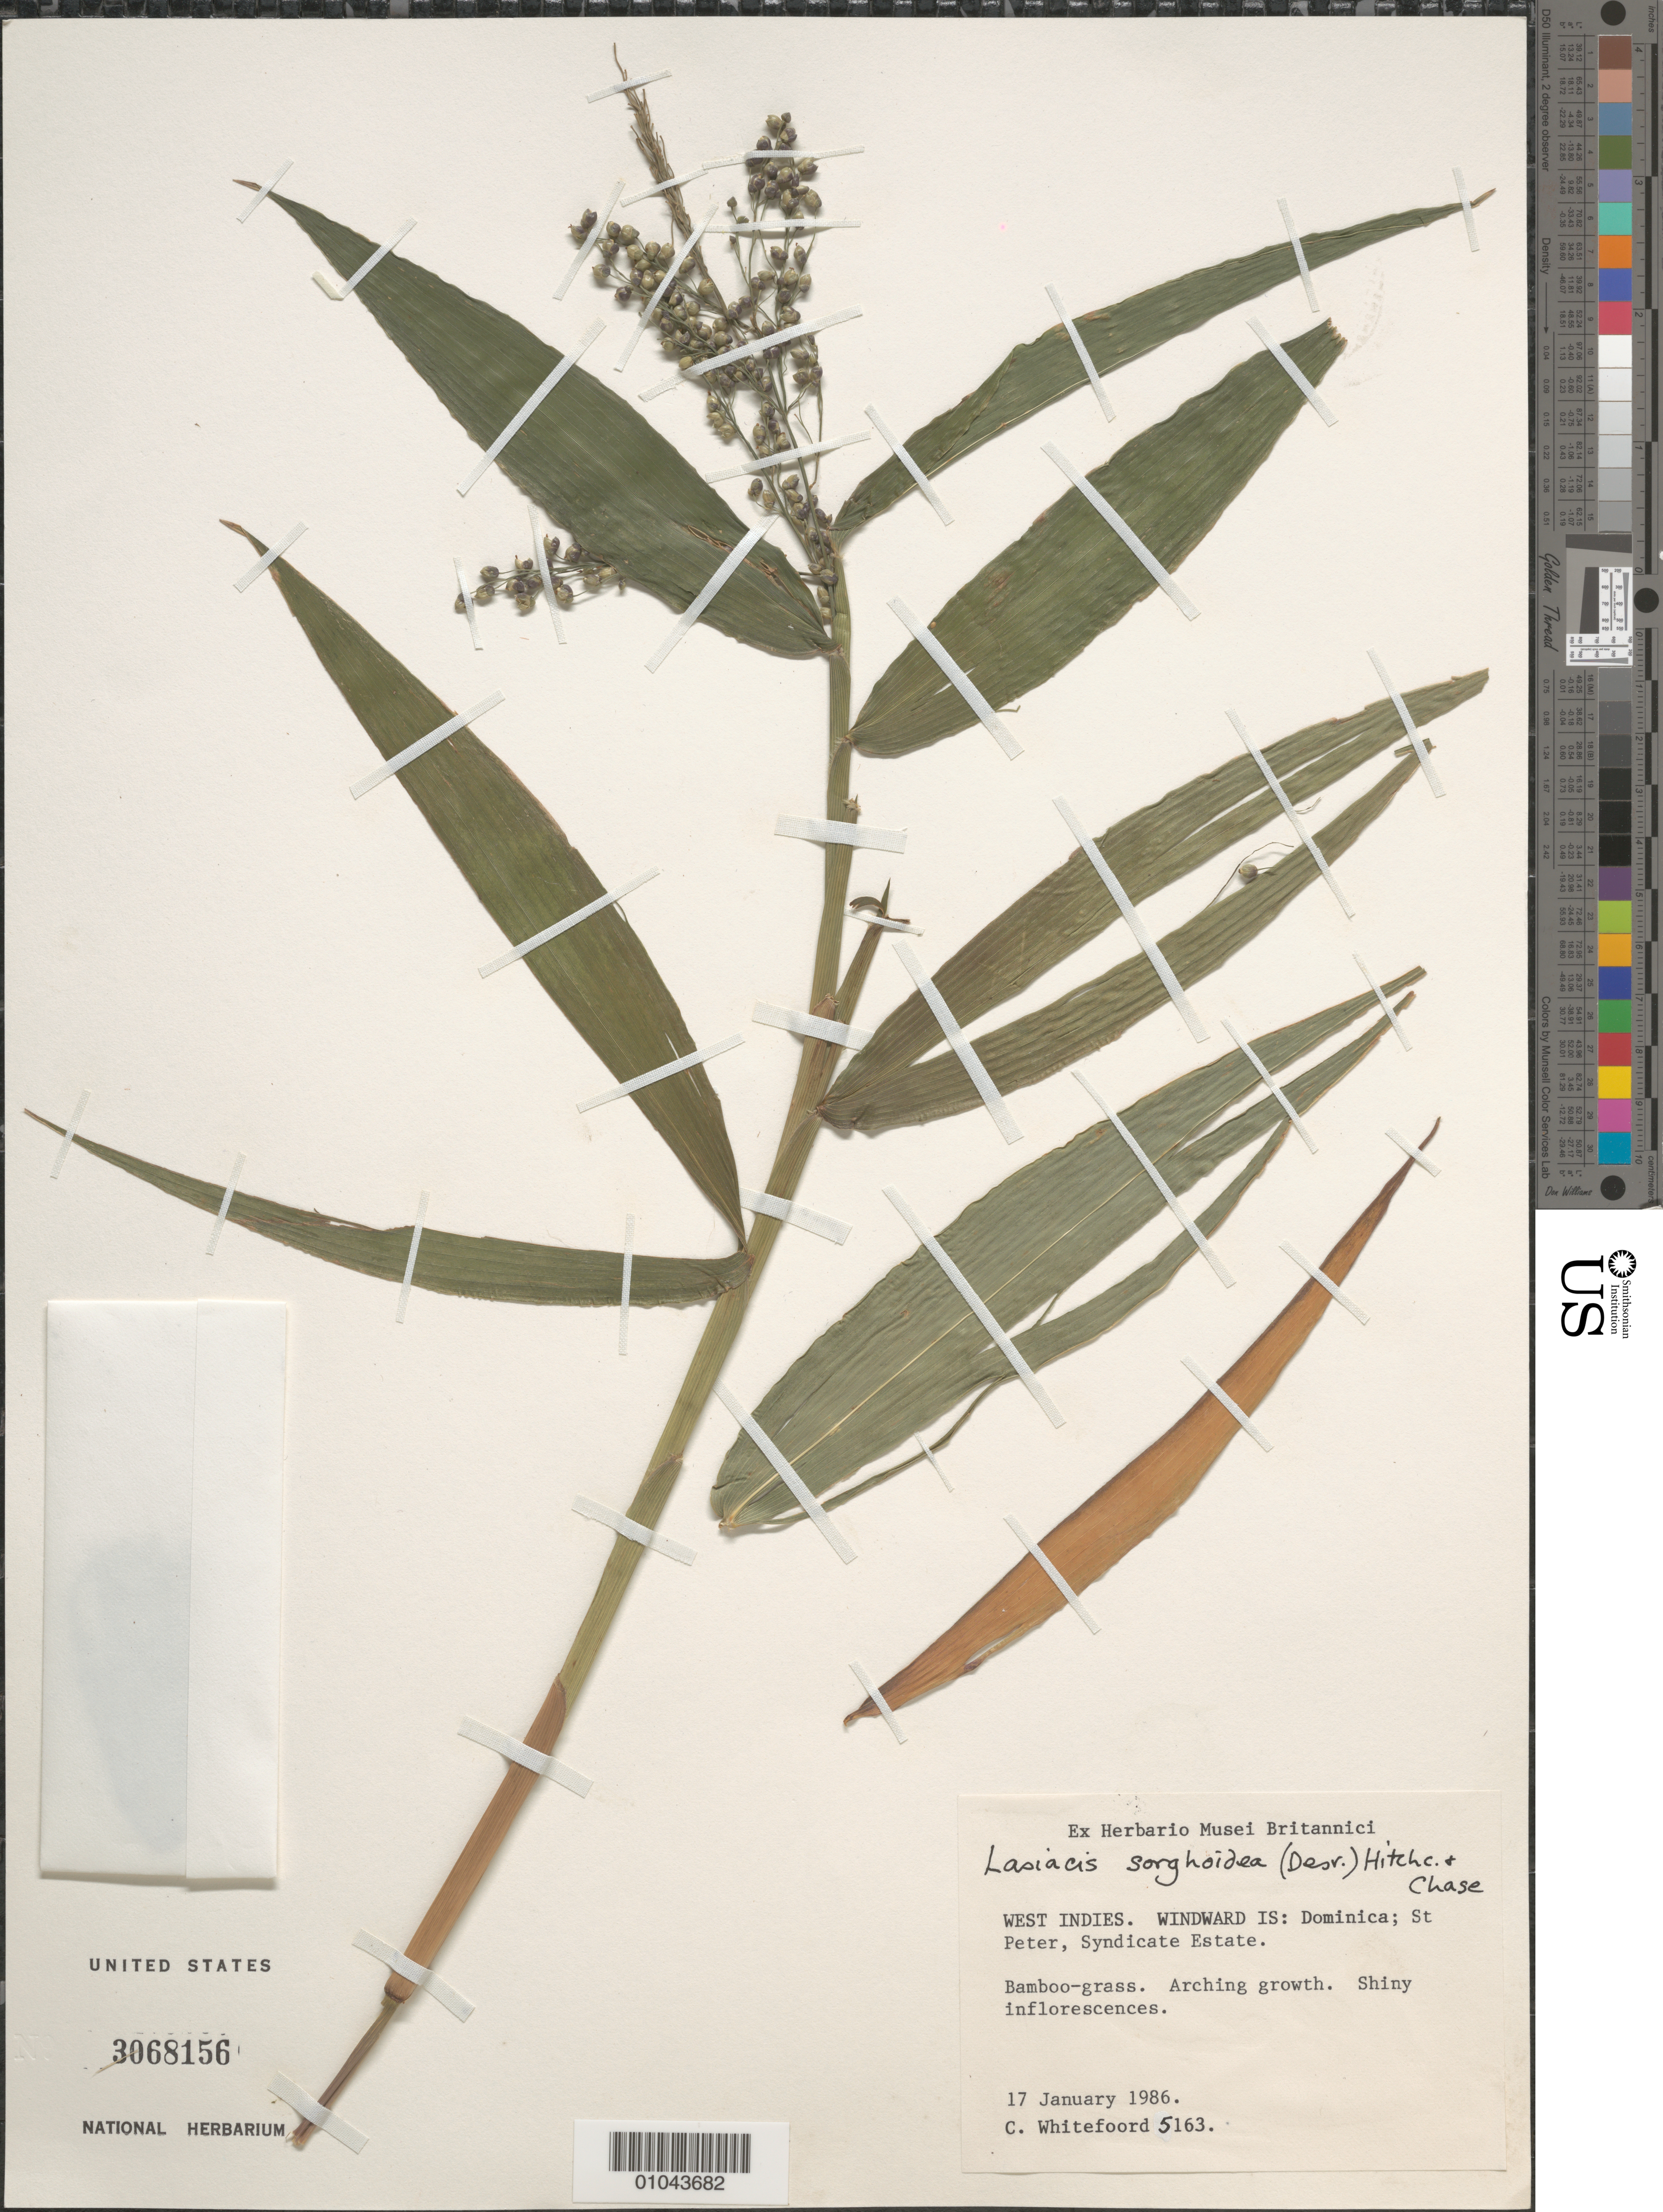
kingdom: Plantae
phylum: Tracheophyta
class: Liliopsida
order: Poales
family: Poaceae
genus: Lasiacis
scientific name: Lasiacis sorghoidea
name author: (Desv. ex Ham.) Hitchc. & Chase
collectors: C. Whitefoord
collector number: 5163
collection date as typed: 17 Jan 1986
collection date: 1986-01-17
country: Dominica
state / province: St. Peter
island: Dominica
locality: Syndicate Estate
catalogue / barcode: US 3068156